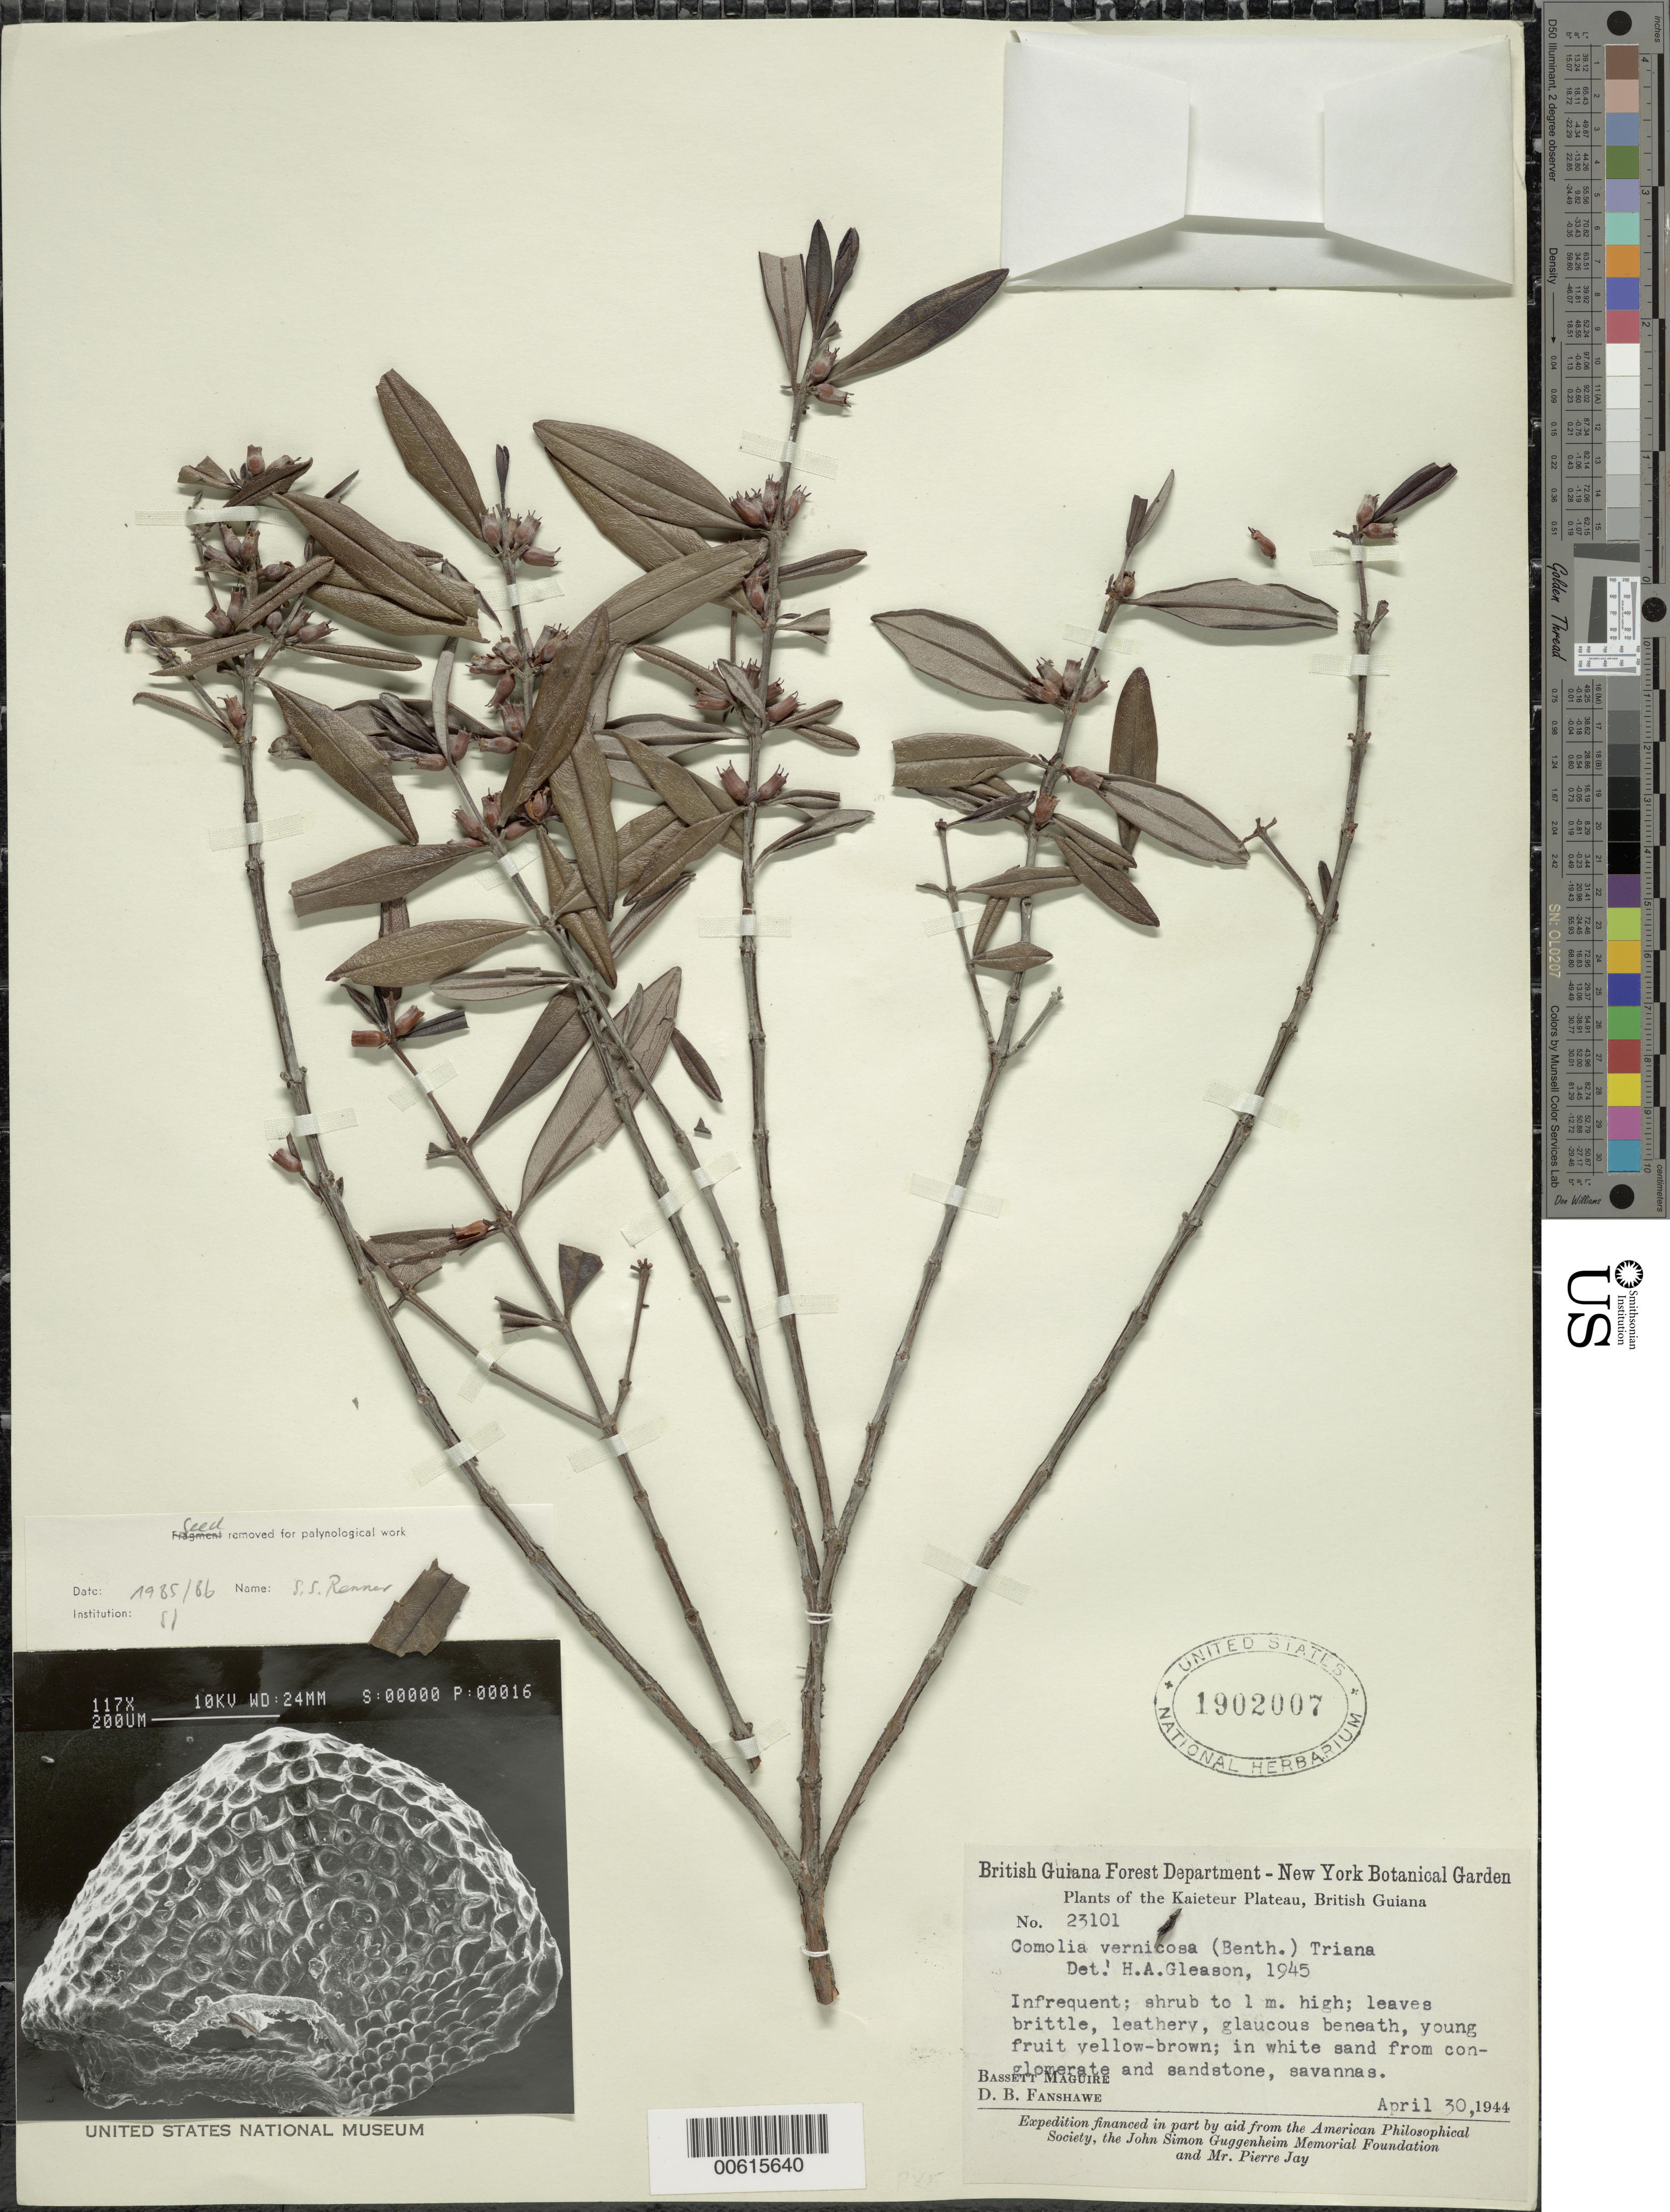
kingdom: Plantae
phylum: Tracheophyta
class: Magnoliopsida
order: Myrtales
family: Melastomataceae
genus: Leiostegia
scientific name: Leiostegia vernicosa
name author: Benth.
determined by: Nunes da Silva, Diego, (RB), Jardim Botanico do Rio de Janeiro - Herbario (BRAZIL)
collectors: B. Maguire & D. B. Fanshawe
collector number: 23101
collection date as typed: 30-Apr-44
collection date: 1944-04-30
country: Guyana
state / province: Potaro-Siparuni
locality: Potaro River Gorge, trail from Tukeit to Kaiatuk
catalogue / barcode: US 1902007